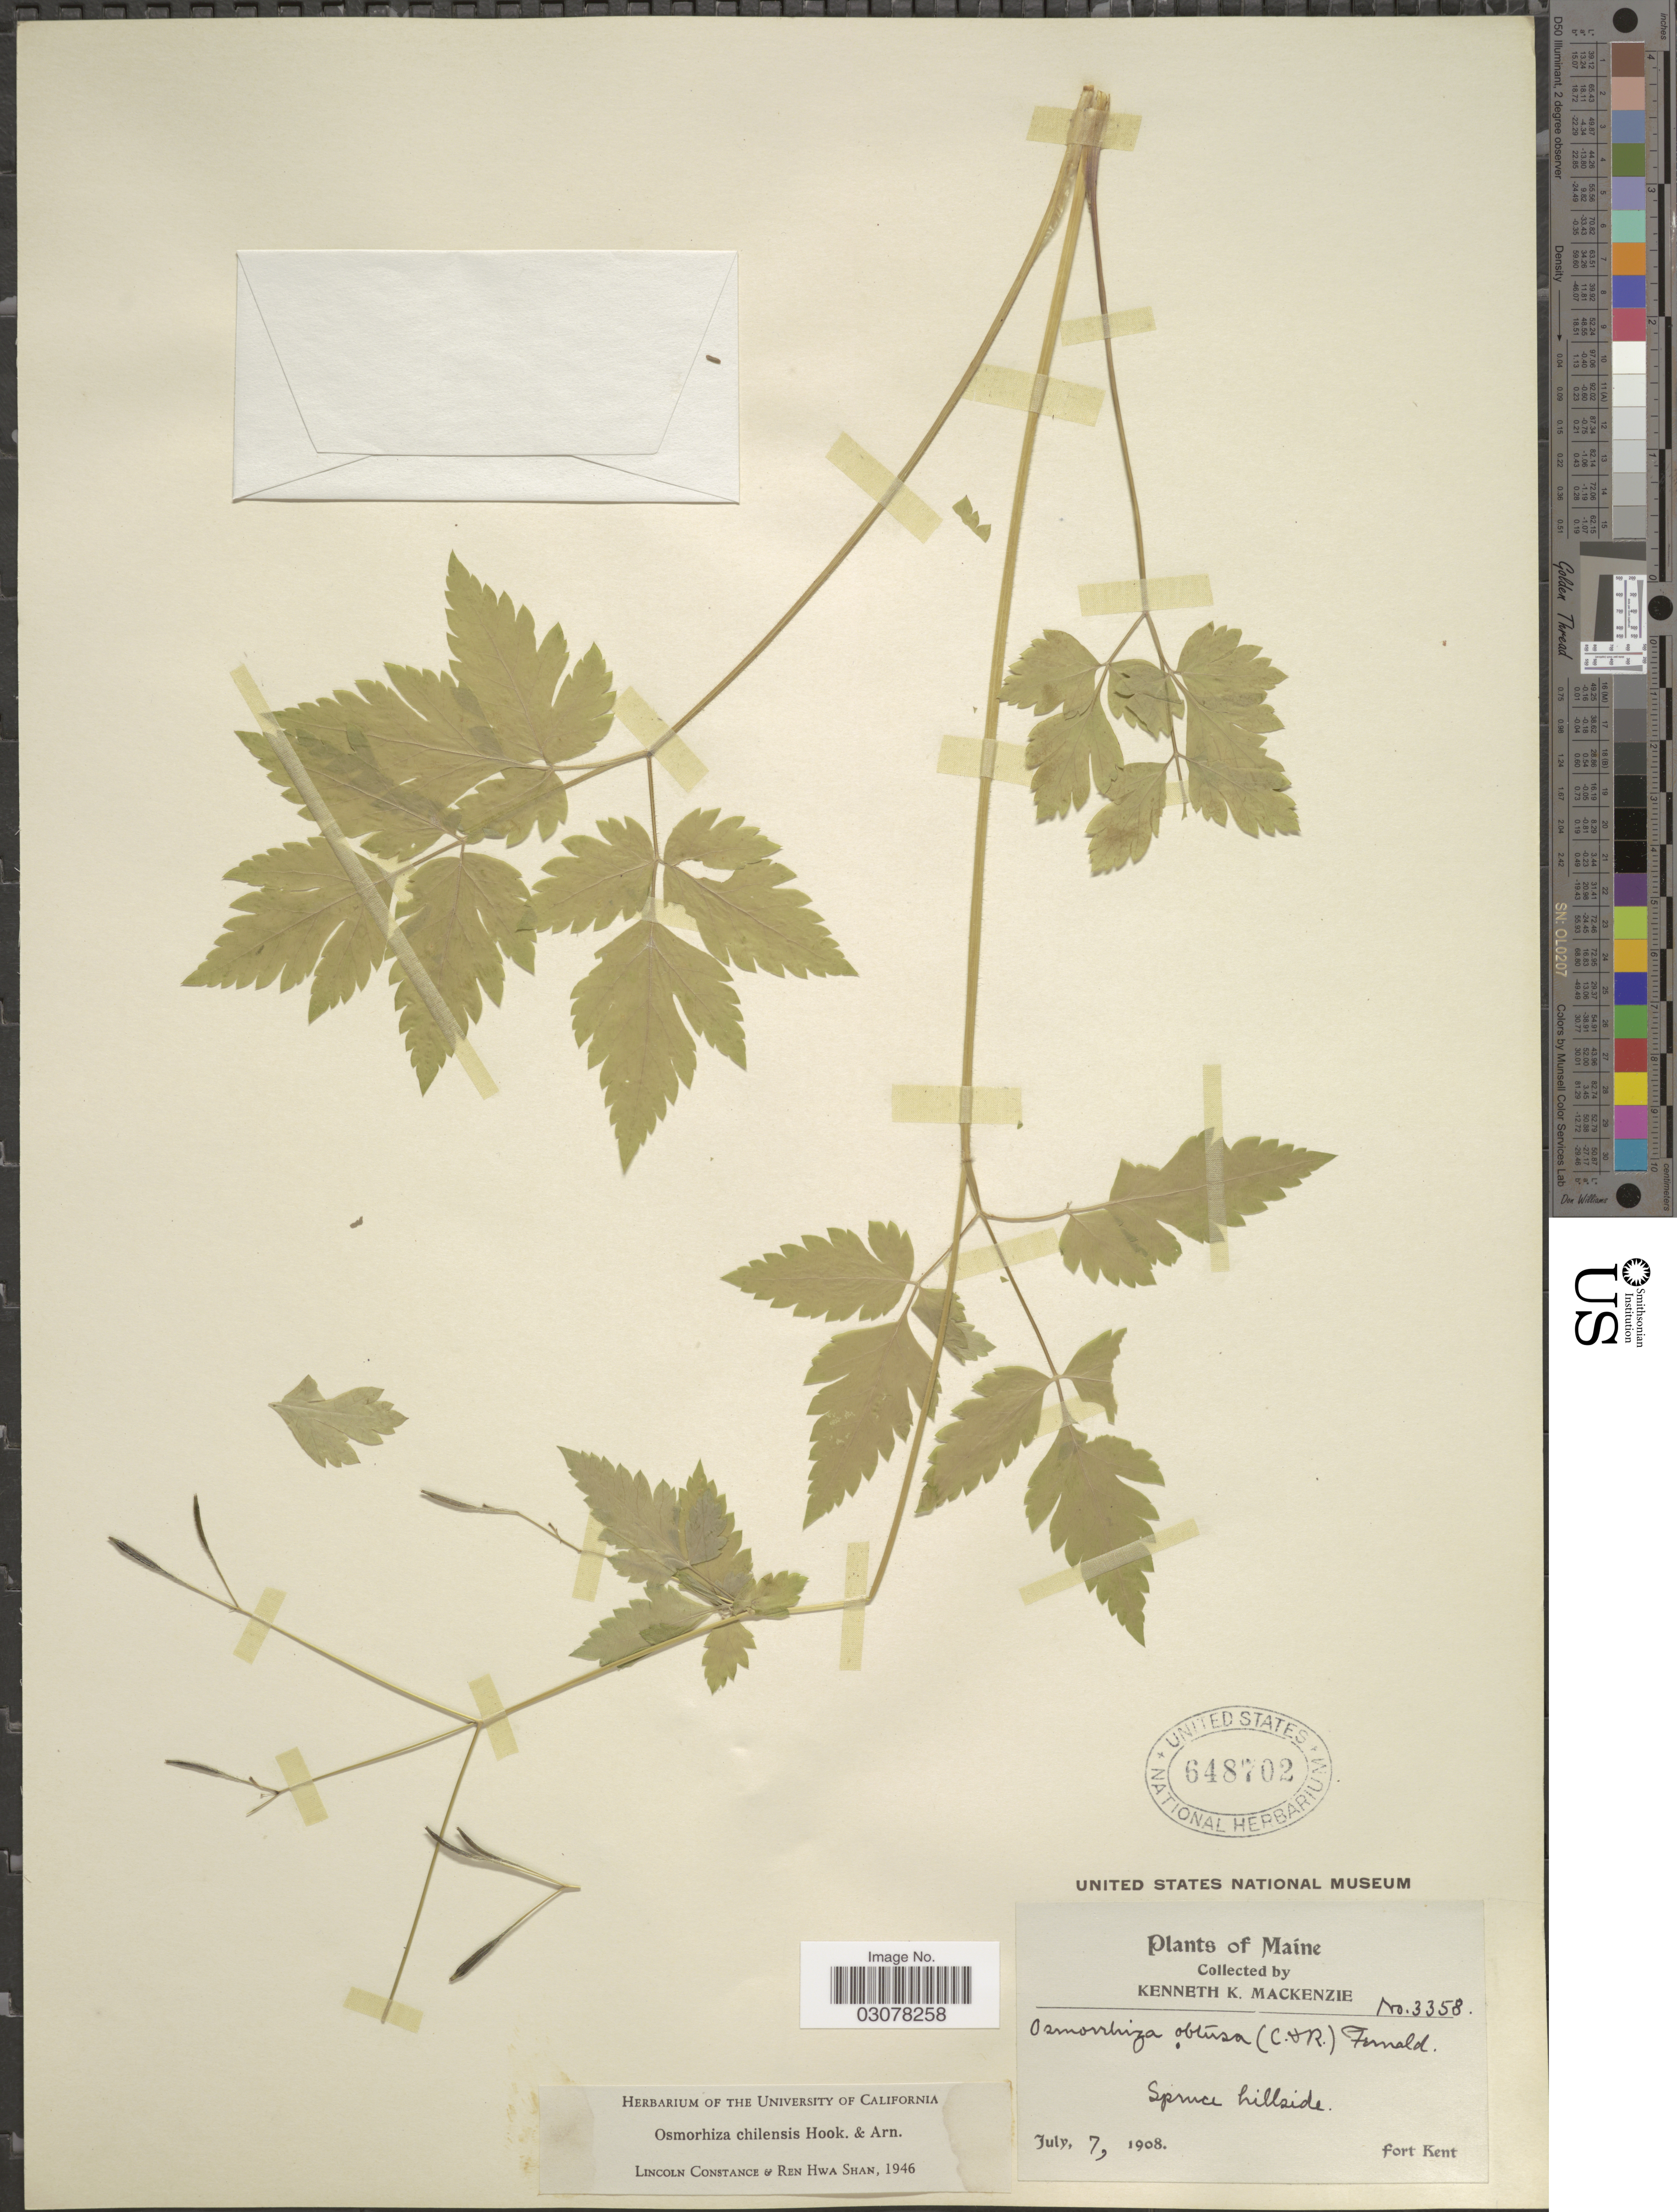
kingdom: Plantae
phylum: Tracheophyta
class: Magnoliopsida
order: Apiales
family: Apiaceae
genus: Osmorhiza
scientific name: Osmorhiza chilensis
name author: Hook. & Arn.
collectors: K. K. Mackenzie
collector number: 3358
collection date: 1908-07-07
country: United States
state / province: Maine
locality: Spruce hillside. Fort Kent.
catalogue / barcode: US 648702